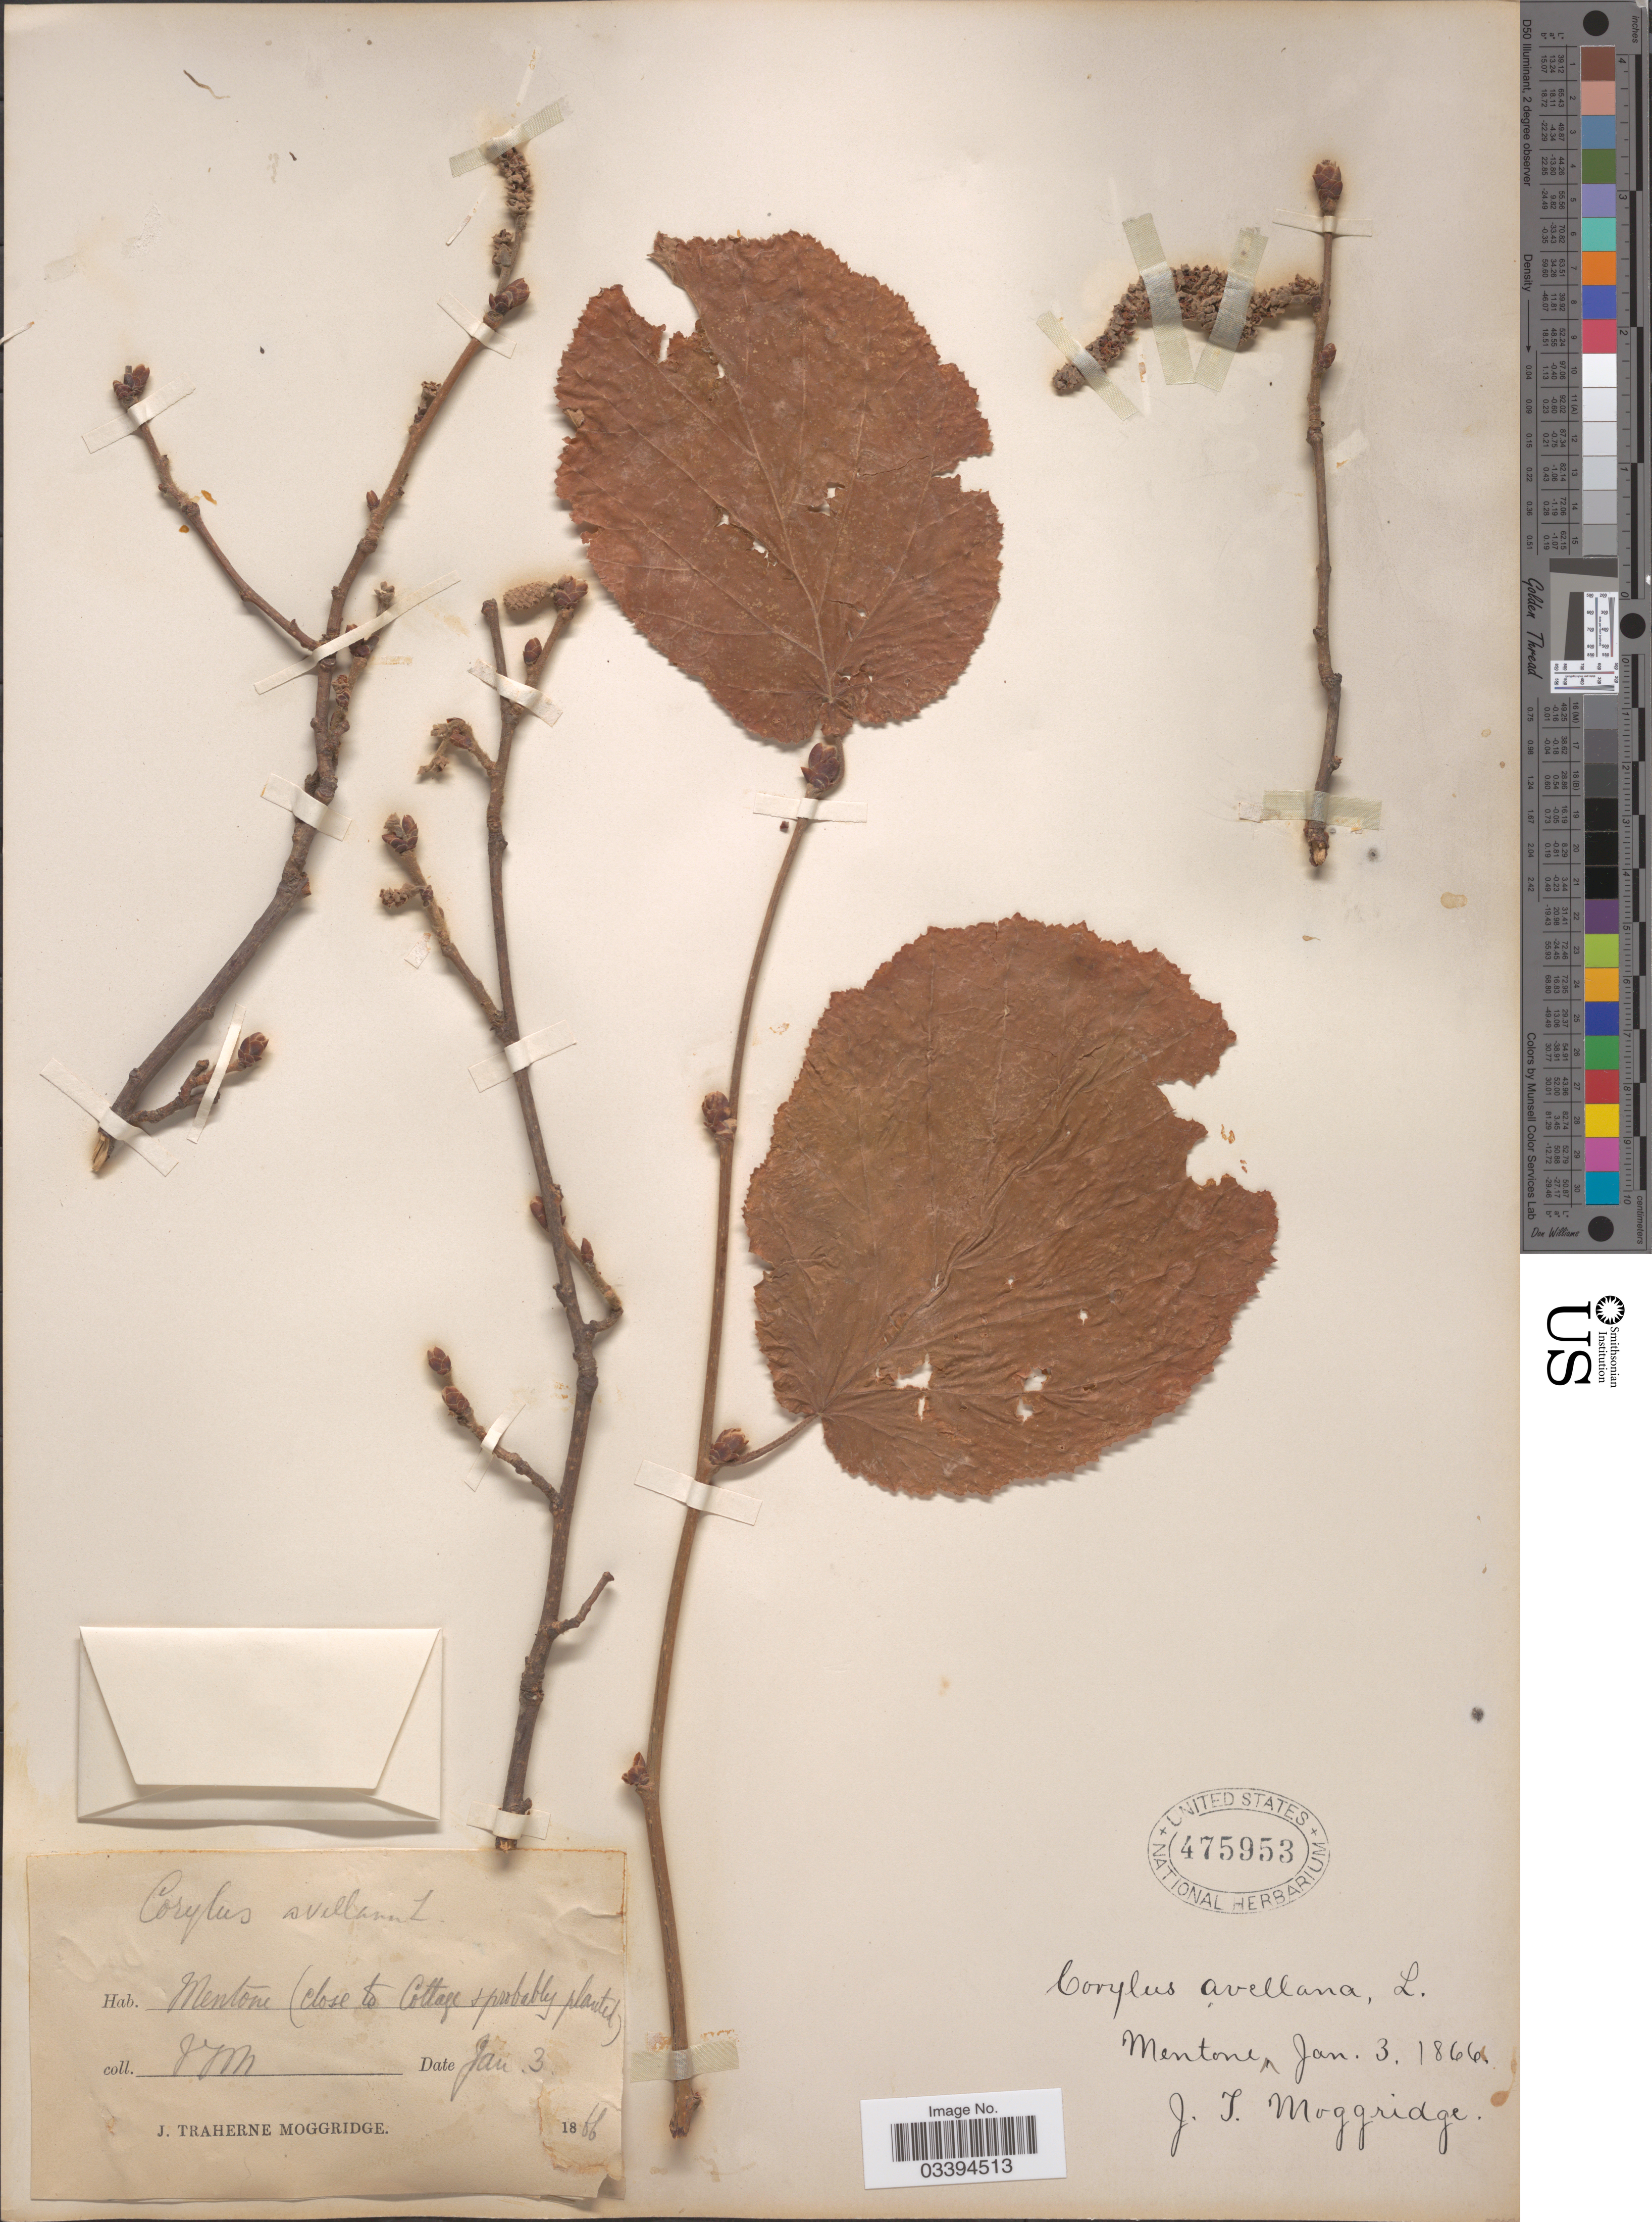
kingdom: Plantae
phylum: Tracheophyta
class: Magnoliopsida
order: Fagales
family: Betulaceae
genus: Corylus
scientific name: Corylus avellana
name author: L.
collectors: J. T. Moggridge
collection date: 1866-01-03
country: France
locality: Mentone.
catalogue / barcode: US 475953